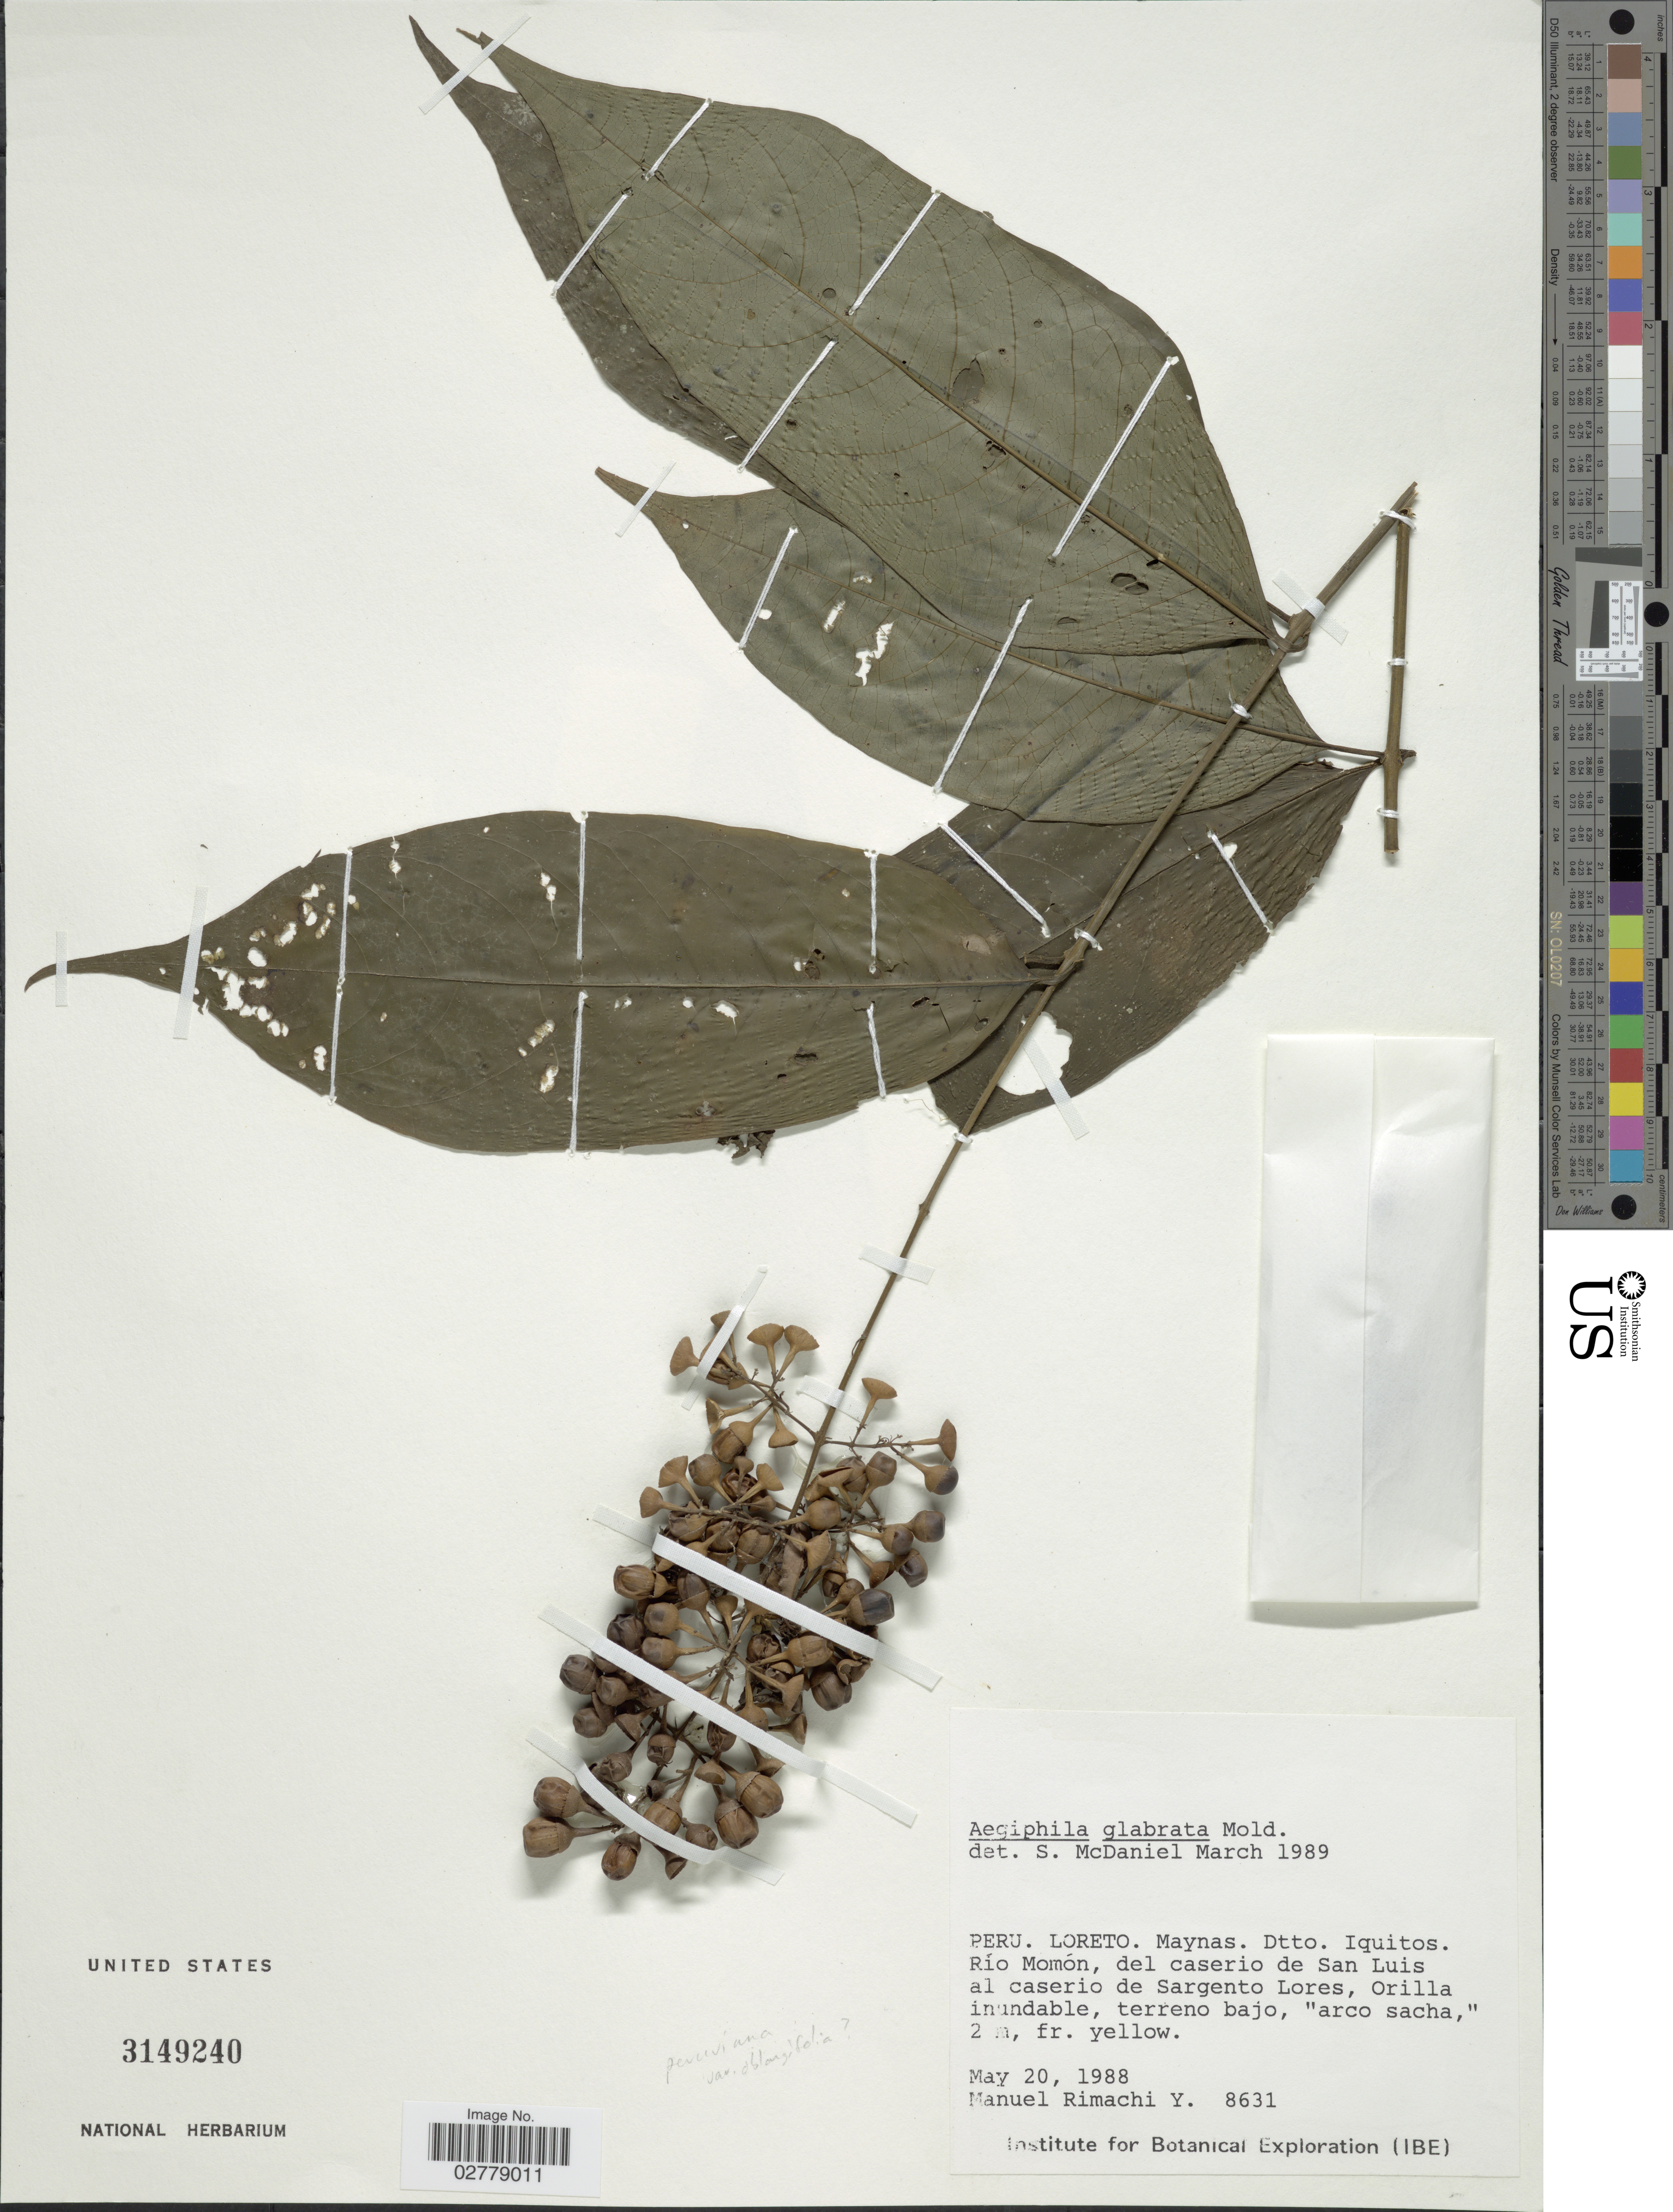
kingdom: Plantae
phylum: Tracheophyta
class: Magnoliopsida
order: Lamiales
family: Lamiaceae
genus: Aegiphila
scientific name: Aegiphila peruviana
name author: Turcz.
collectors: M. Rimachi Y.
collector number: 8631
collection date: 1988-05-20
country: Peru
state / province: Loreto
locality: Maynas. Dtto. Iquitos. Río Momón, del caserio de San Luis al caserio de Sargento Lores, Orilla inundable terreno bajo, "arco sacha".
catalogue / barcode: US 3149240